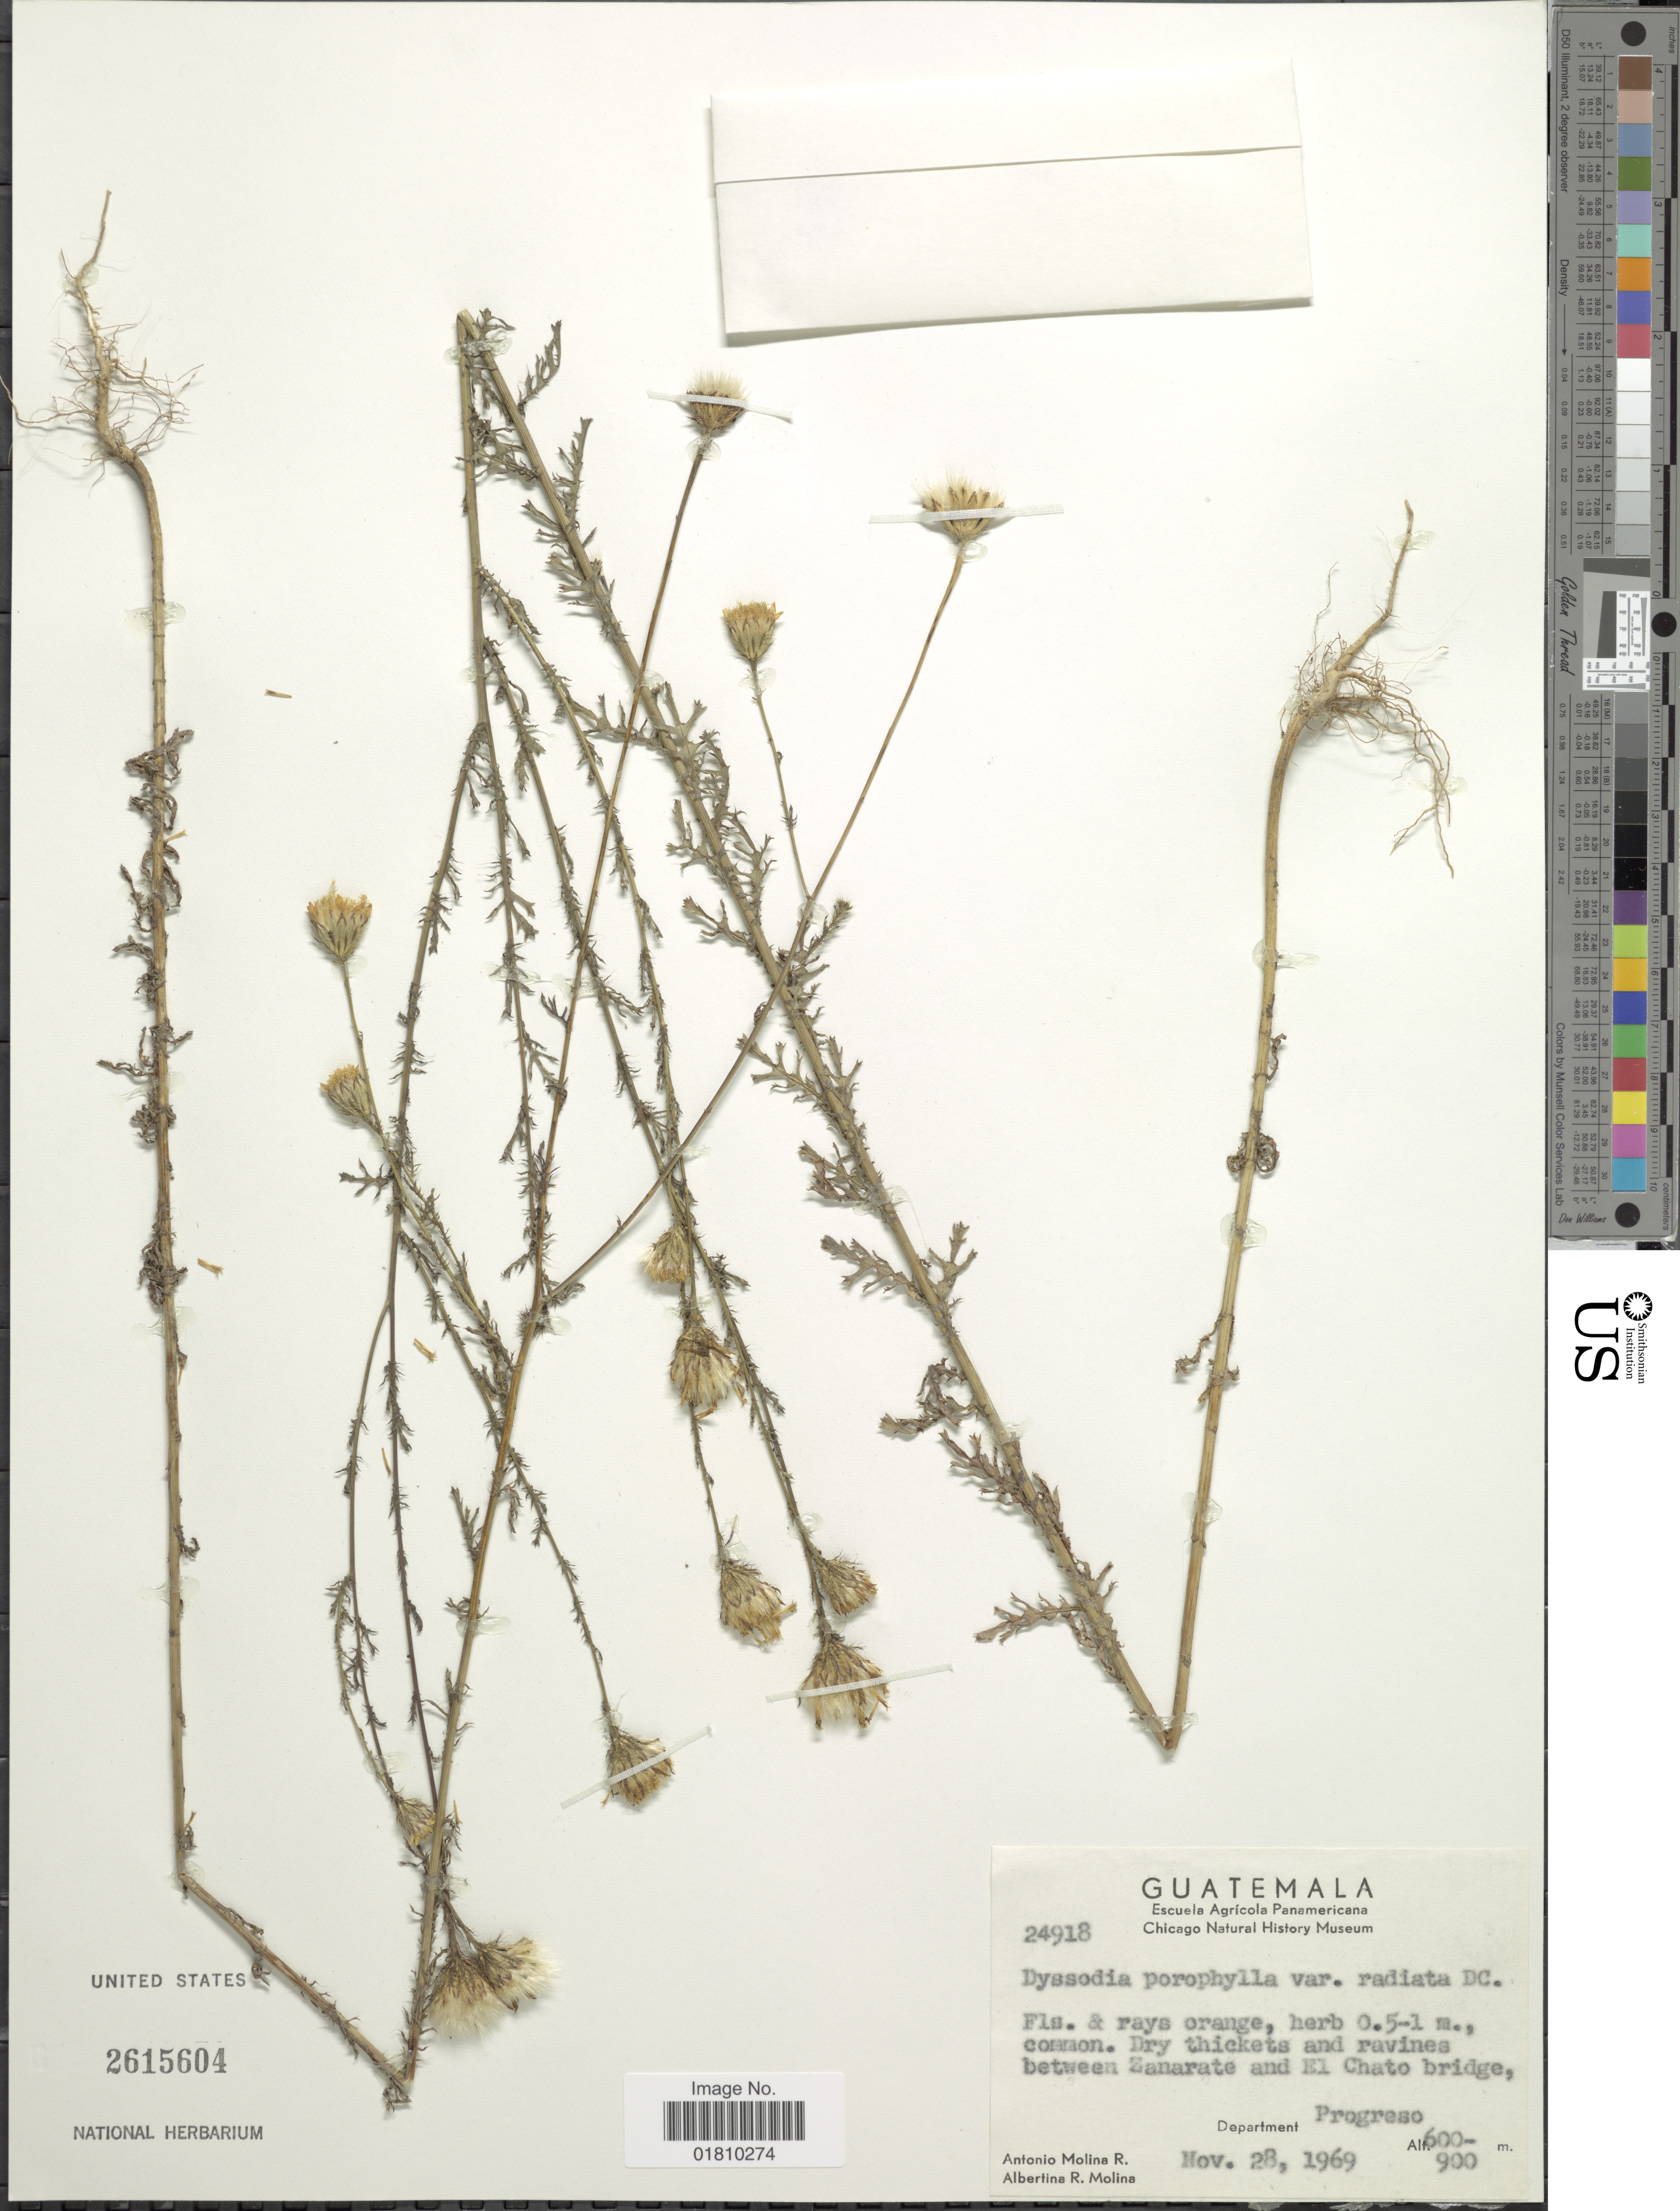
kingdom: Plantae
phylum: Tracheophyta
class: Magnoliopsida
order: Asterales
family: Asteraceae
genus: Adenophyllum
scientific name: Adenophyllum porophyllum var. radiatum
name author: (DC.) Strother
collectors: A. Molina R. & A. R. Molina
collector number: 24918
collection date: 1969-11-28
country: Guatemala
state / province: El Progreso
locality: Dry thickets and ravines between Zanarate and El Chato bridge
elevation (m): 600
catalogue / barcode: US 2615604